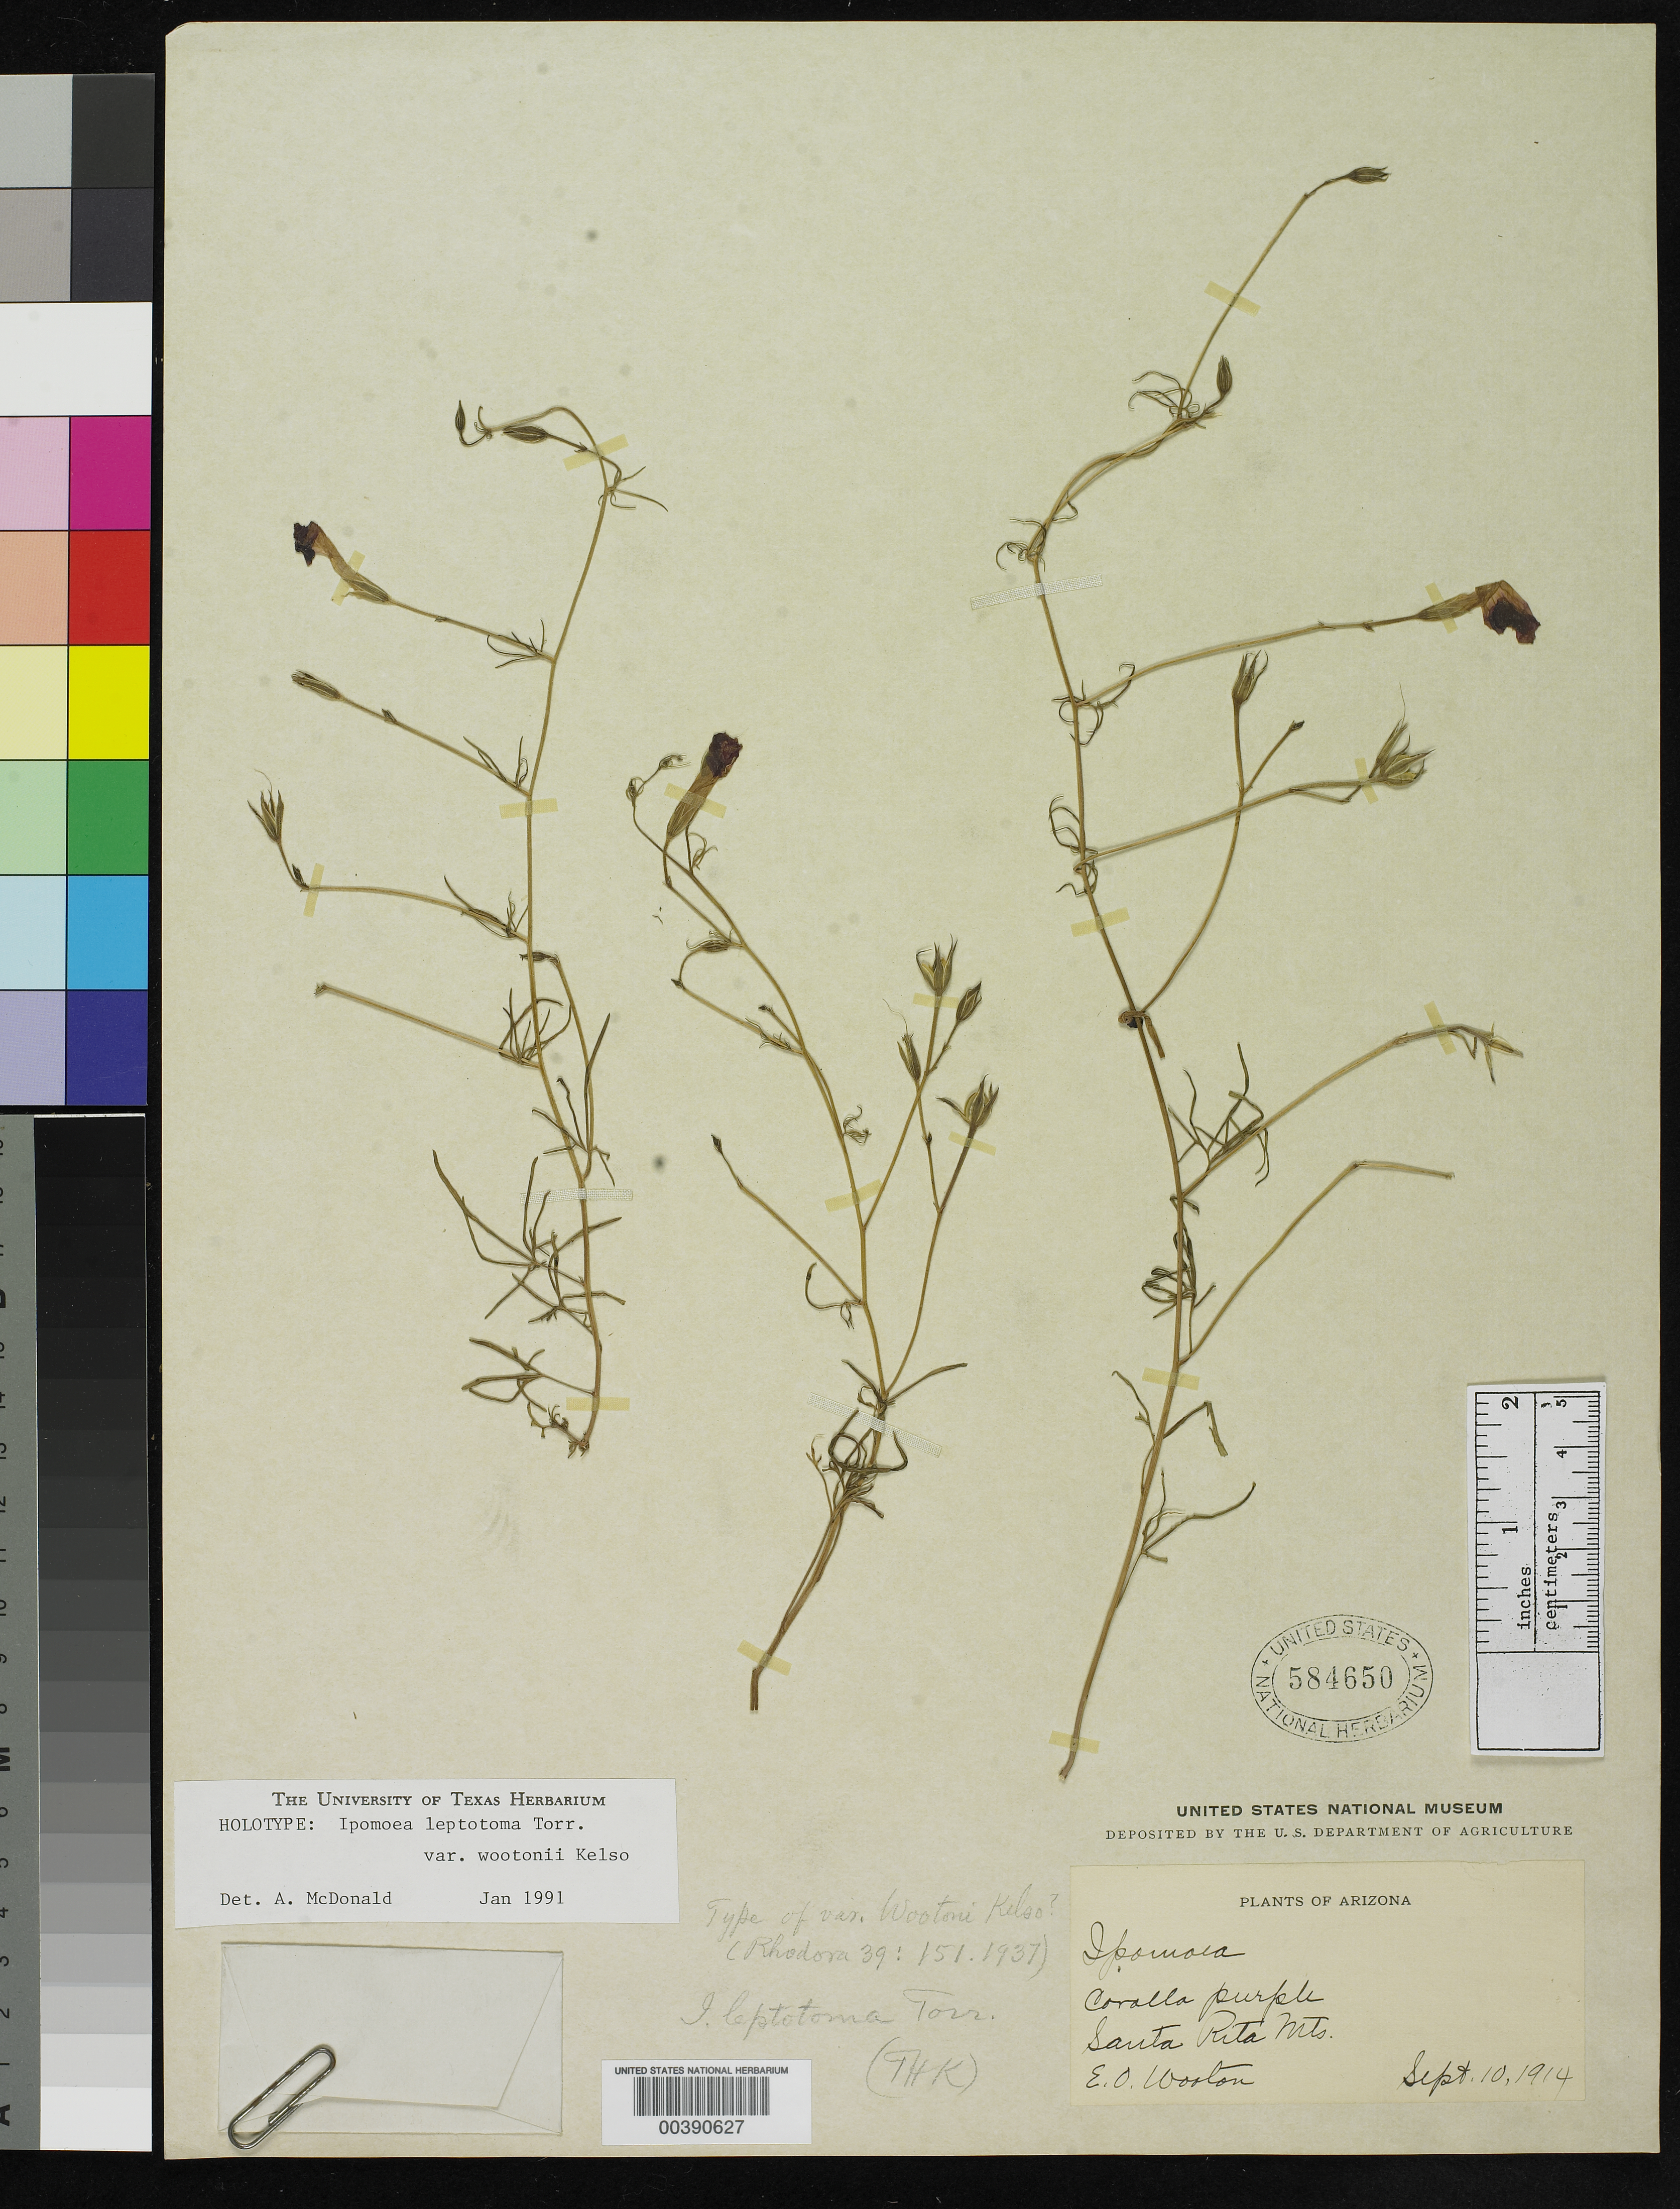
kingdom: Plantae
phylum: Tracheophyta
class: Magnoliopsida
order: Solanales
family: Convolvulaceae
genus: Ipomoea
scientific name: Ipomoea leptotoma var. wootonii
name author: E.H. Kelso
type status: Holotype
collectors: E. O. Wooton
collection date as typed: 10 Sep 1914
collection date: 1914-09-10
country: United States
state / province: Arizona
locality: Santa Rita Mountains.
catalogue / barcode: US 584650